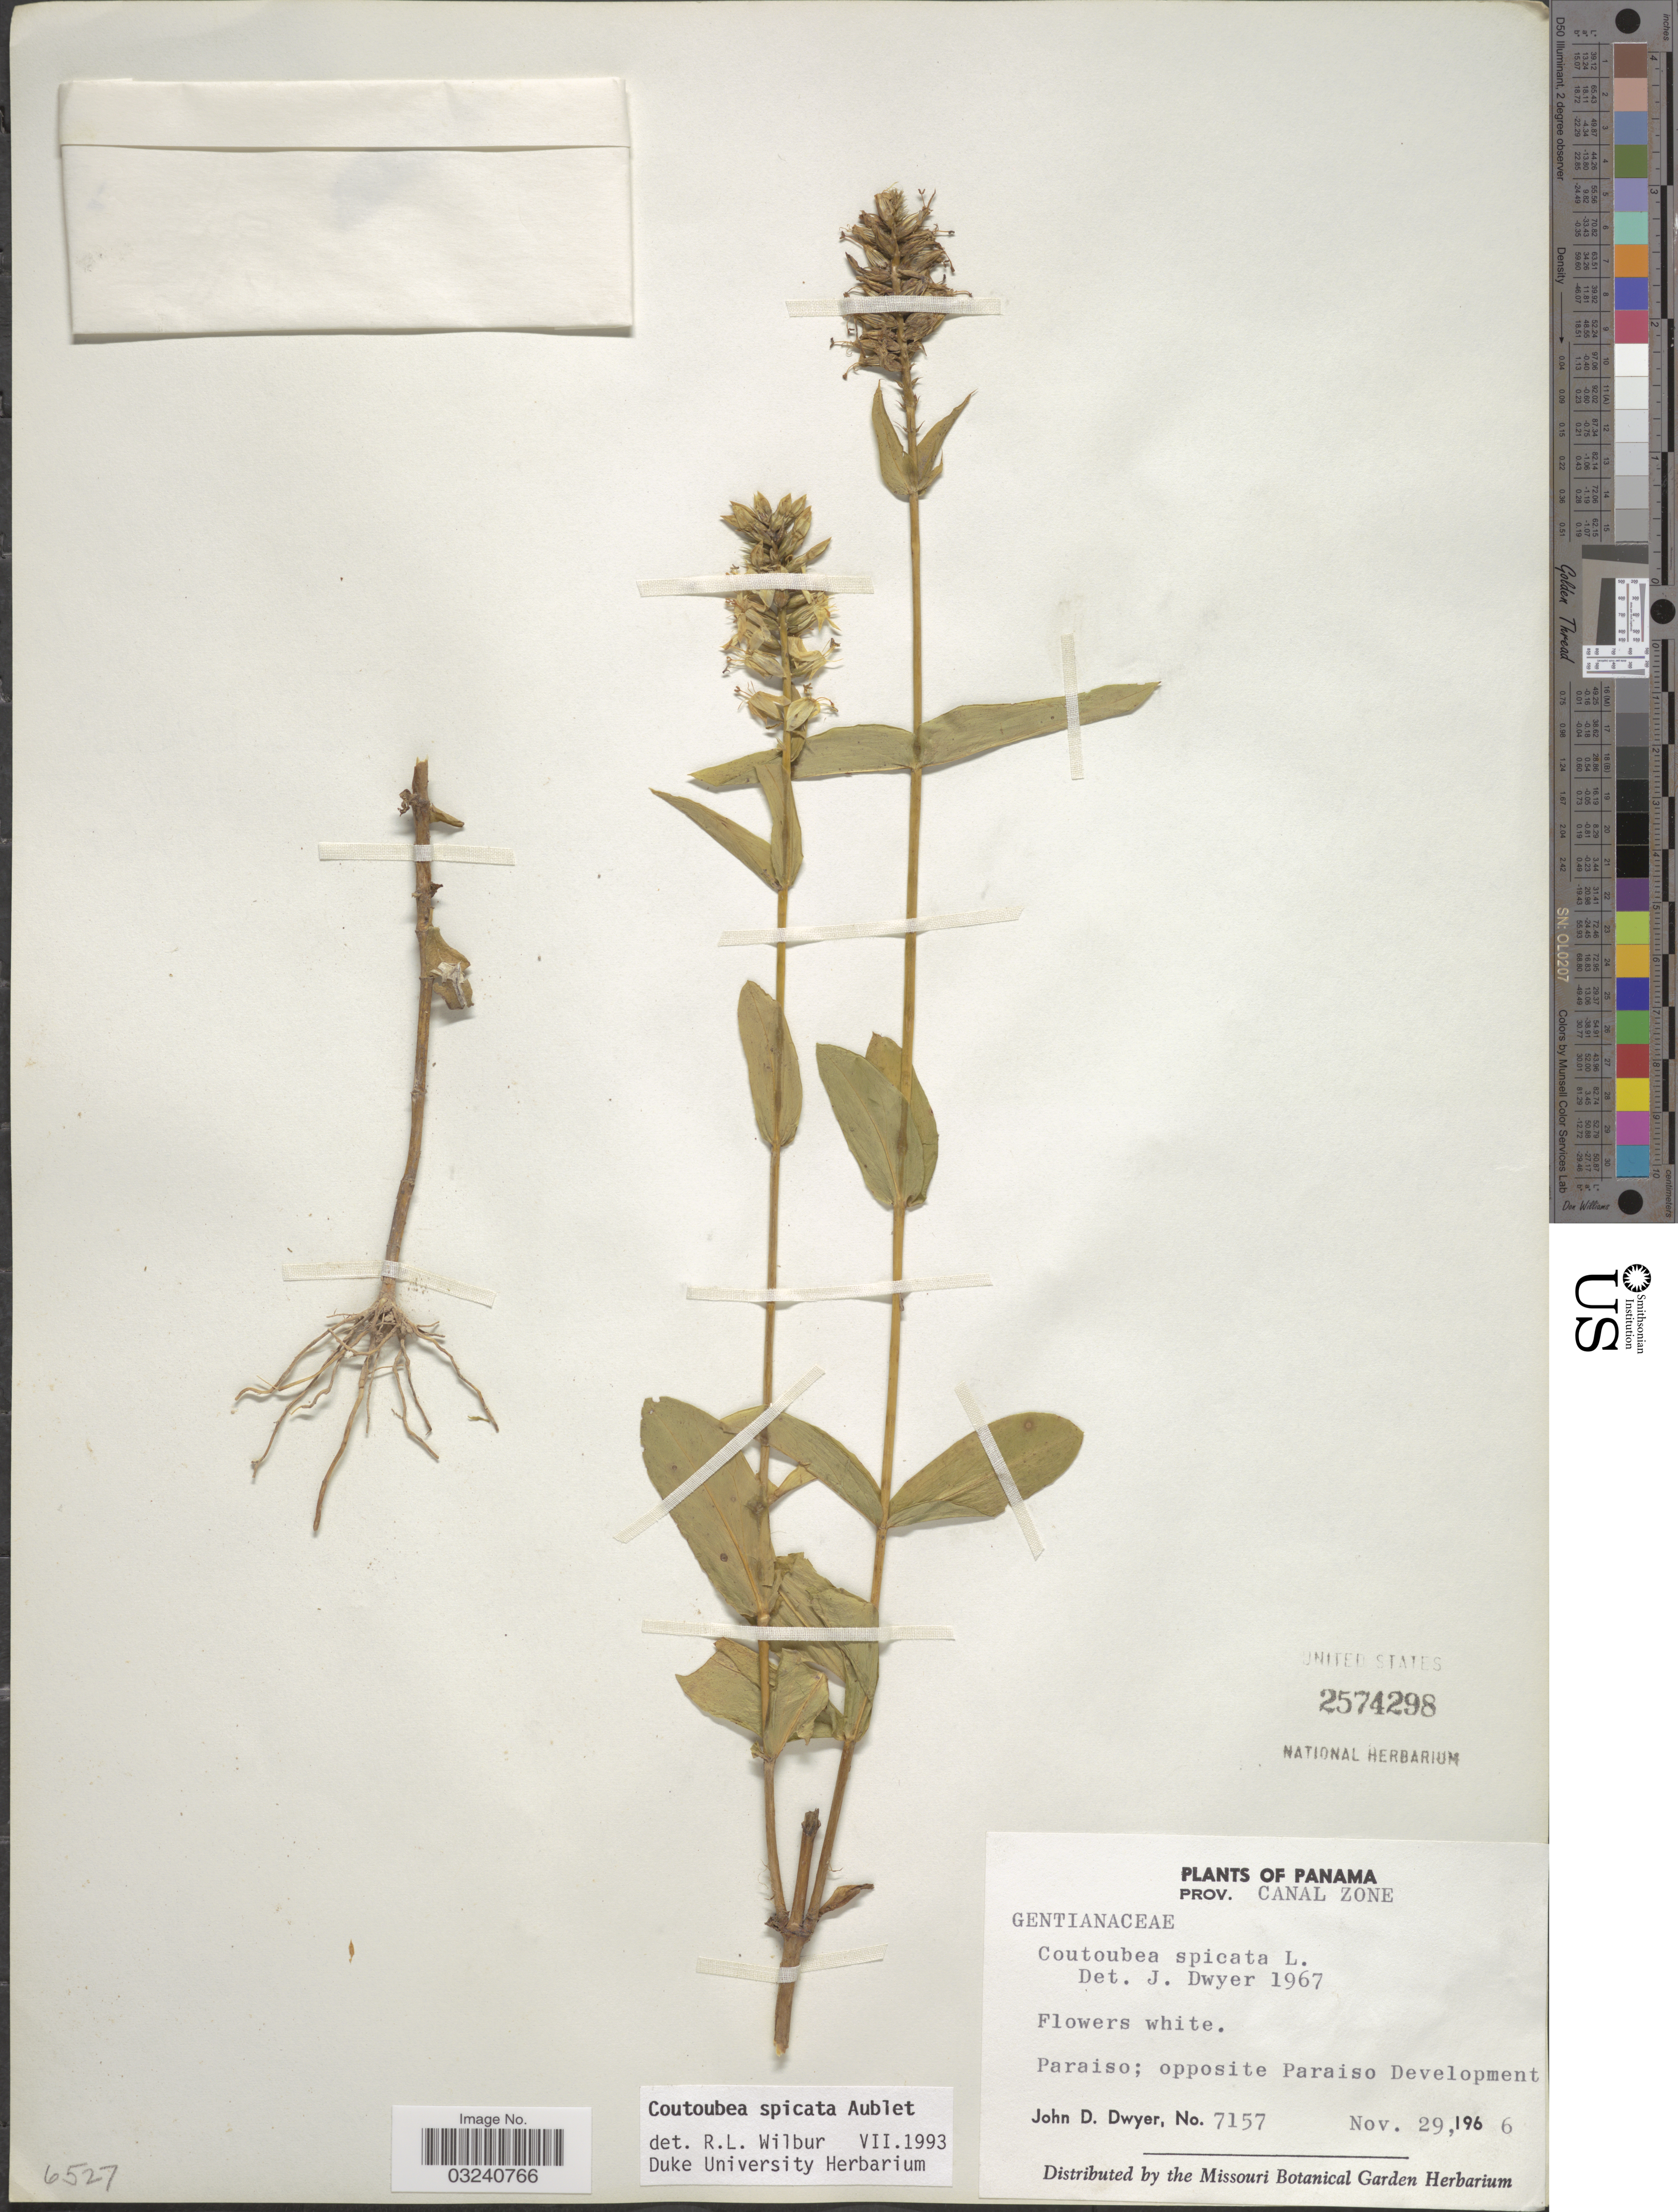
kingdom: Plantae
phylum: Tracheophyta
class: Magnoliopsida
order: Gentianales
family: Gentianaceae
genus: Coutoubea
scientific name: Coutoubea spicata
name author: Aubl.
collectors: J. D. Dwyer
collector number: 7157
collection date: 1966-11-29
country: Panama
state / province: Colón / Panamá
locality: Prov. Canal Zone. Paraiso; opposite Paraiso Development.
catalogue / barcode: US 2574298